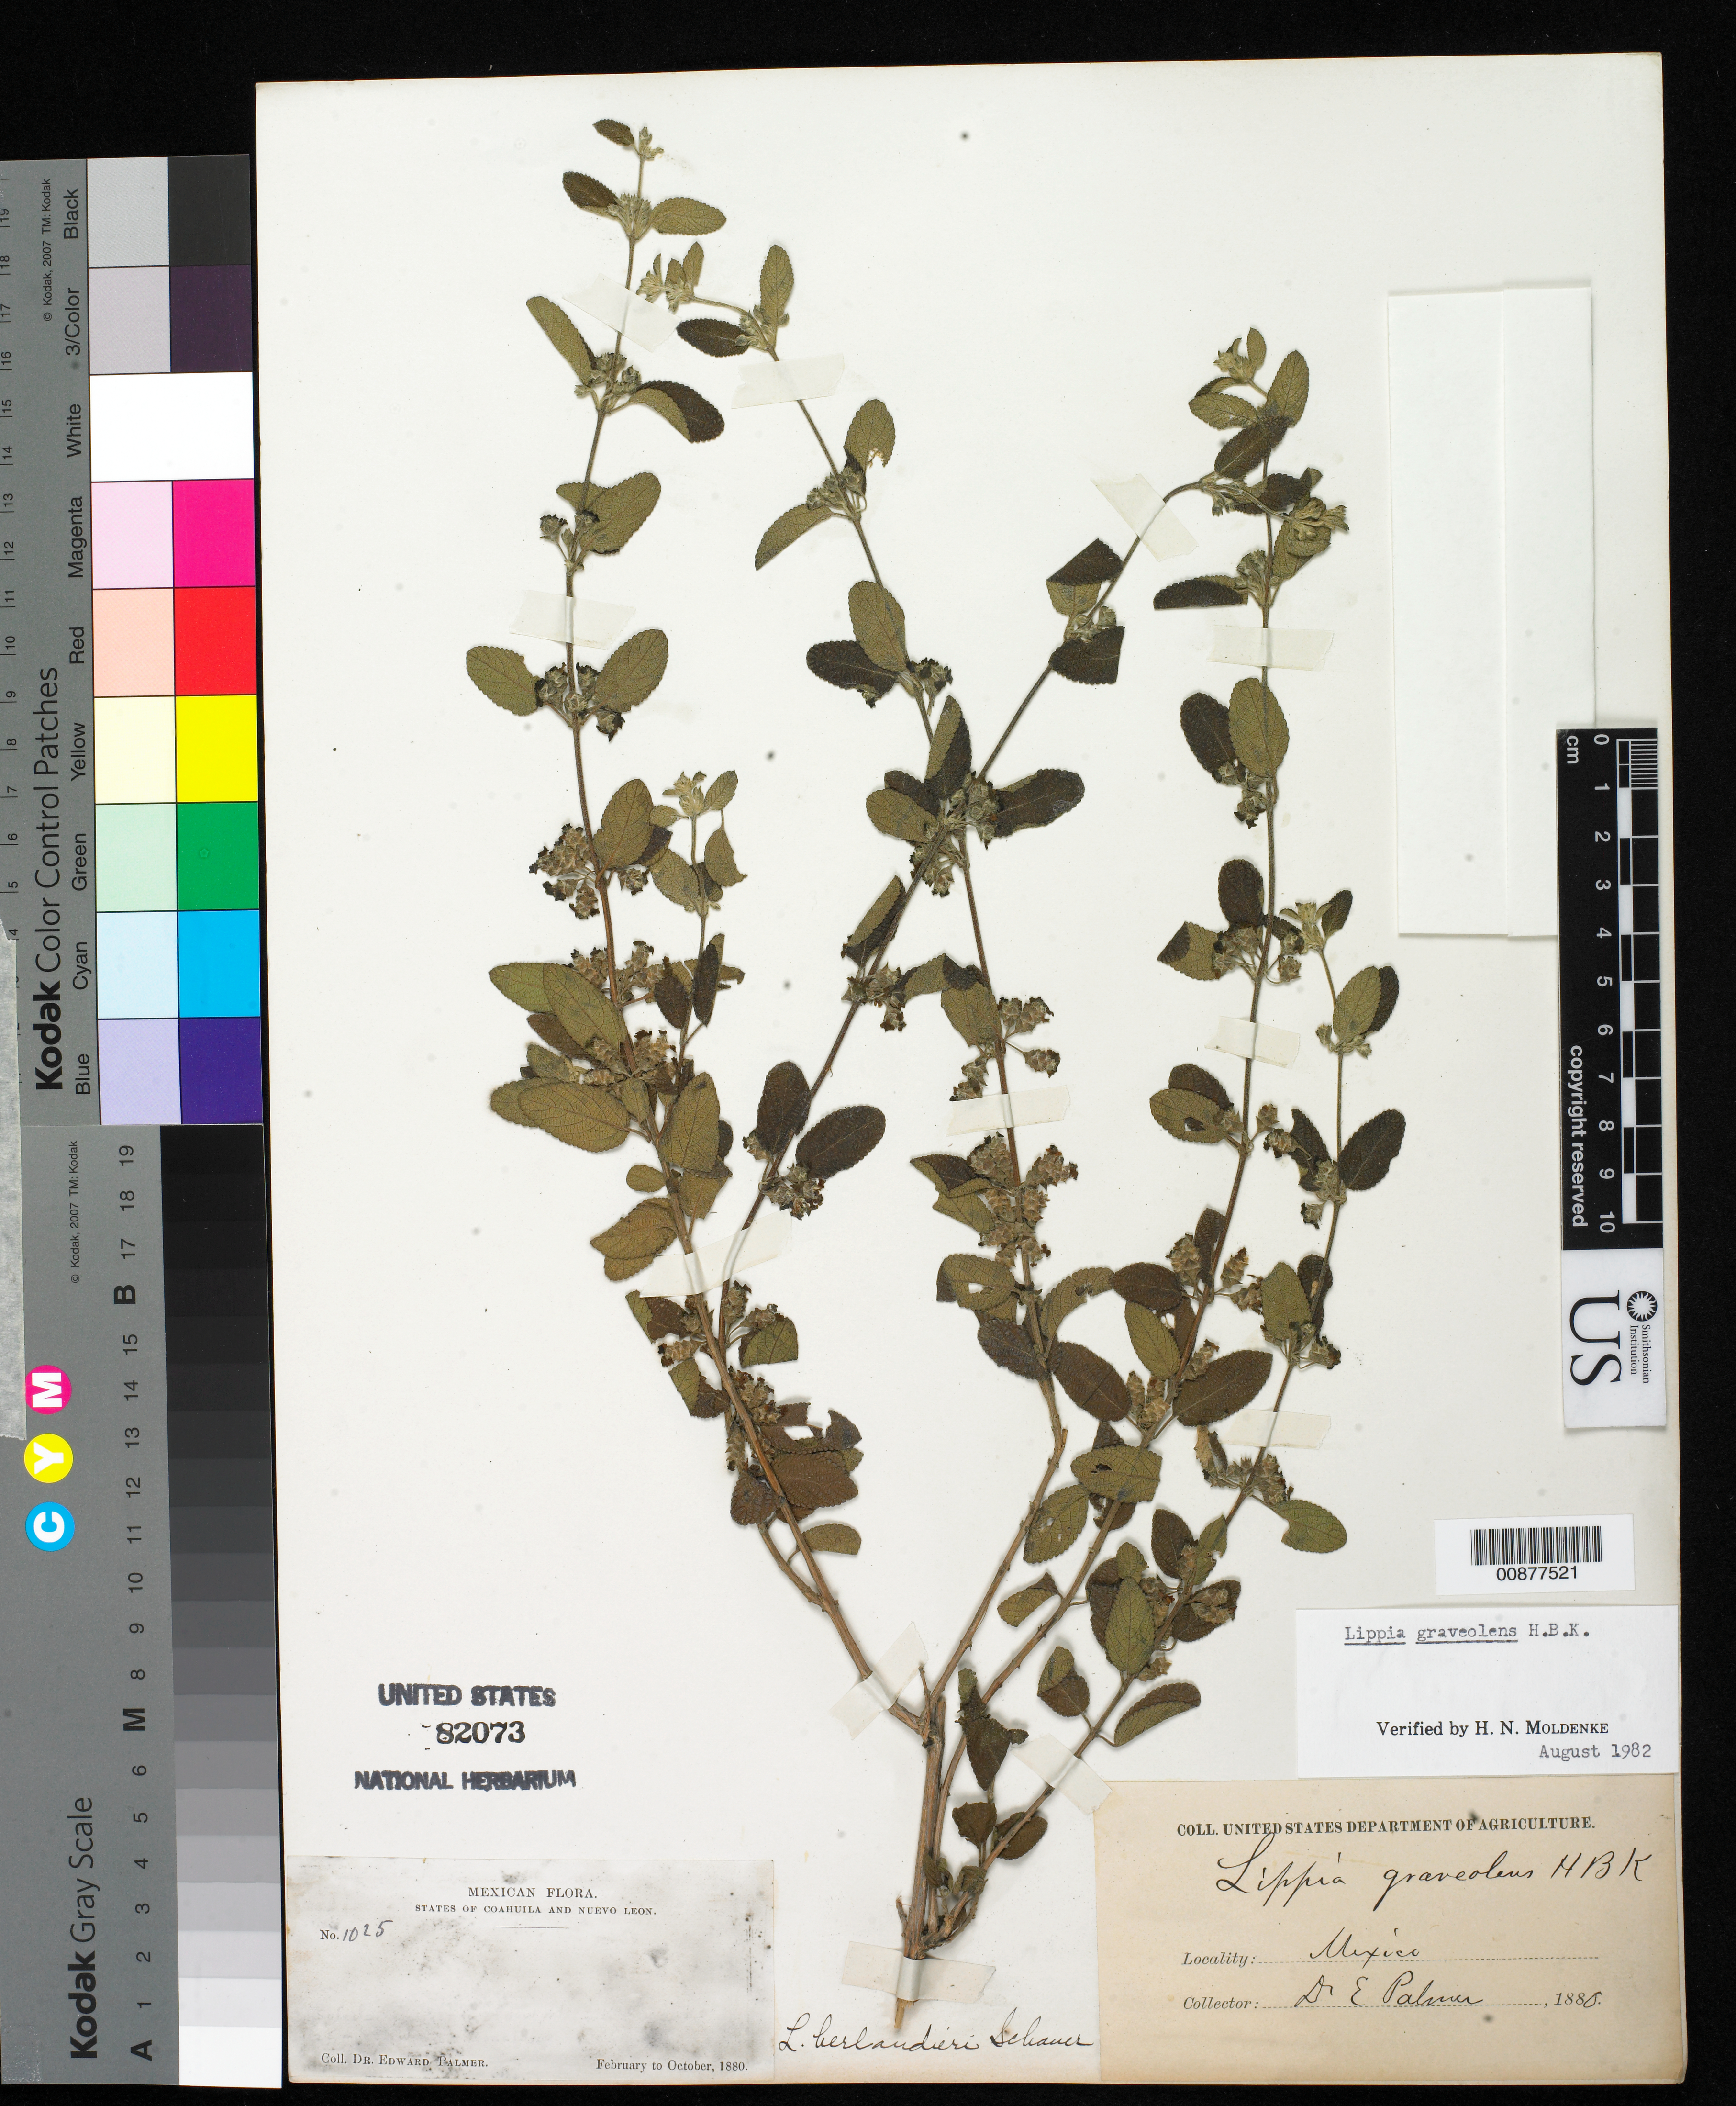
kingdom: Plantae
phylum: Tracheophyta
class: Magnoliopsida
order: Lamiales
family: Verbenaceae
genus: Lippia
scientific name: Lippia graveolens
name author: Kunth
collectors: E. Palmer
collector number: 1025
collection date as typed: Feb 1880 to -- Oct 1880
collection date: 1880-02/1880-10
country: Mexico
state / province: Coahuila / Nuevo León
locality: States of Coahuila and Nuevo León.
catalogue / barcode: US 82073